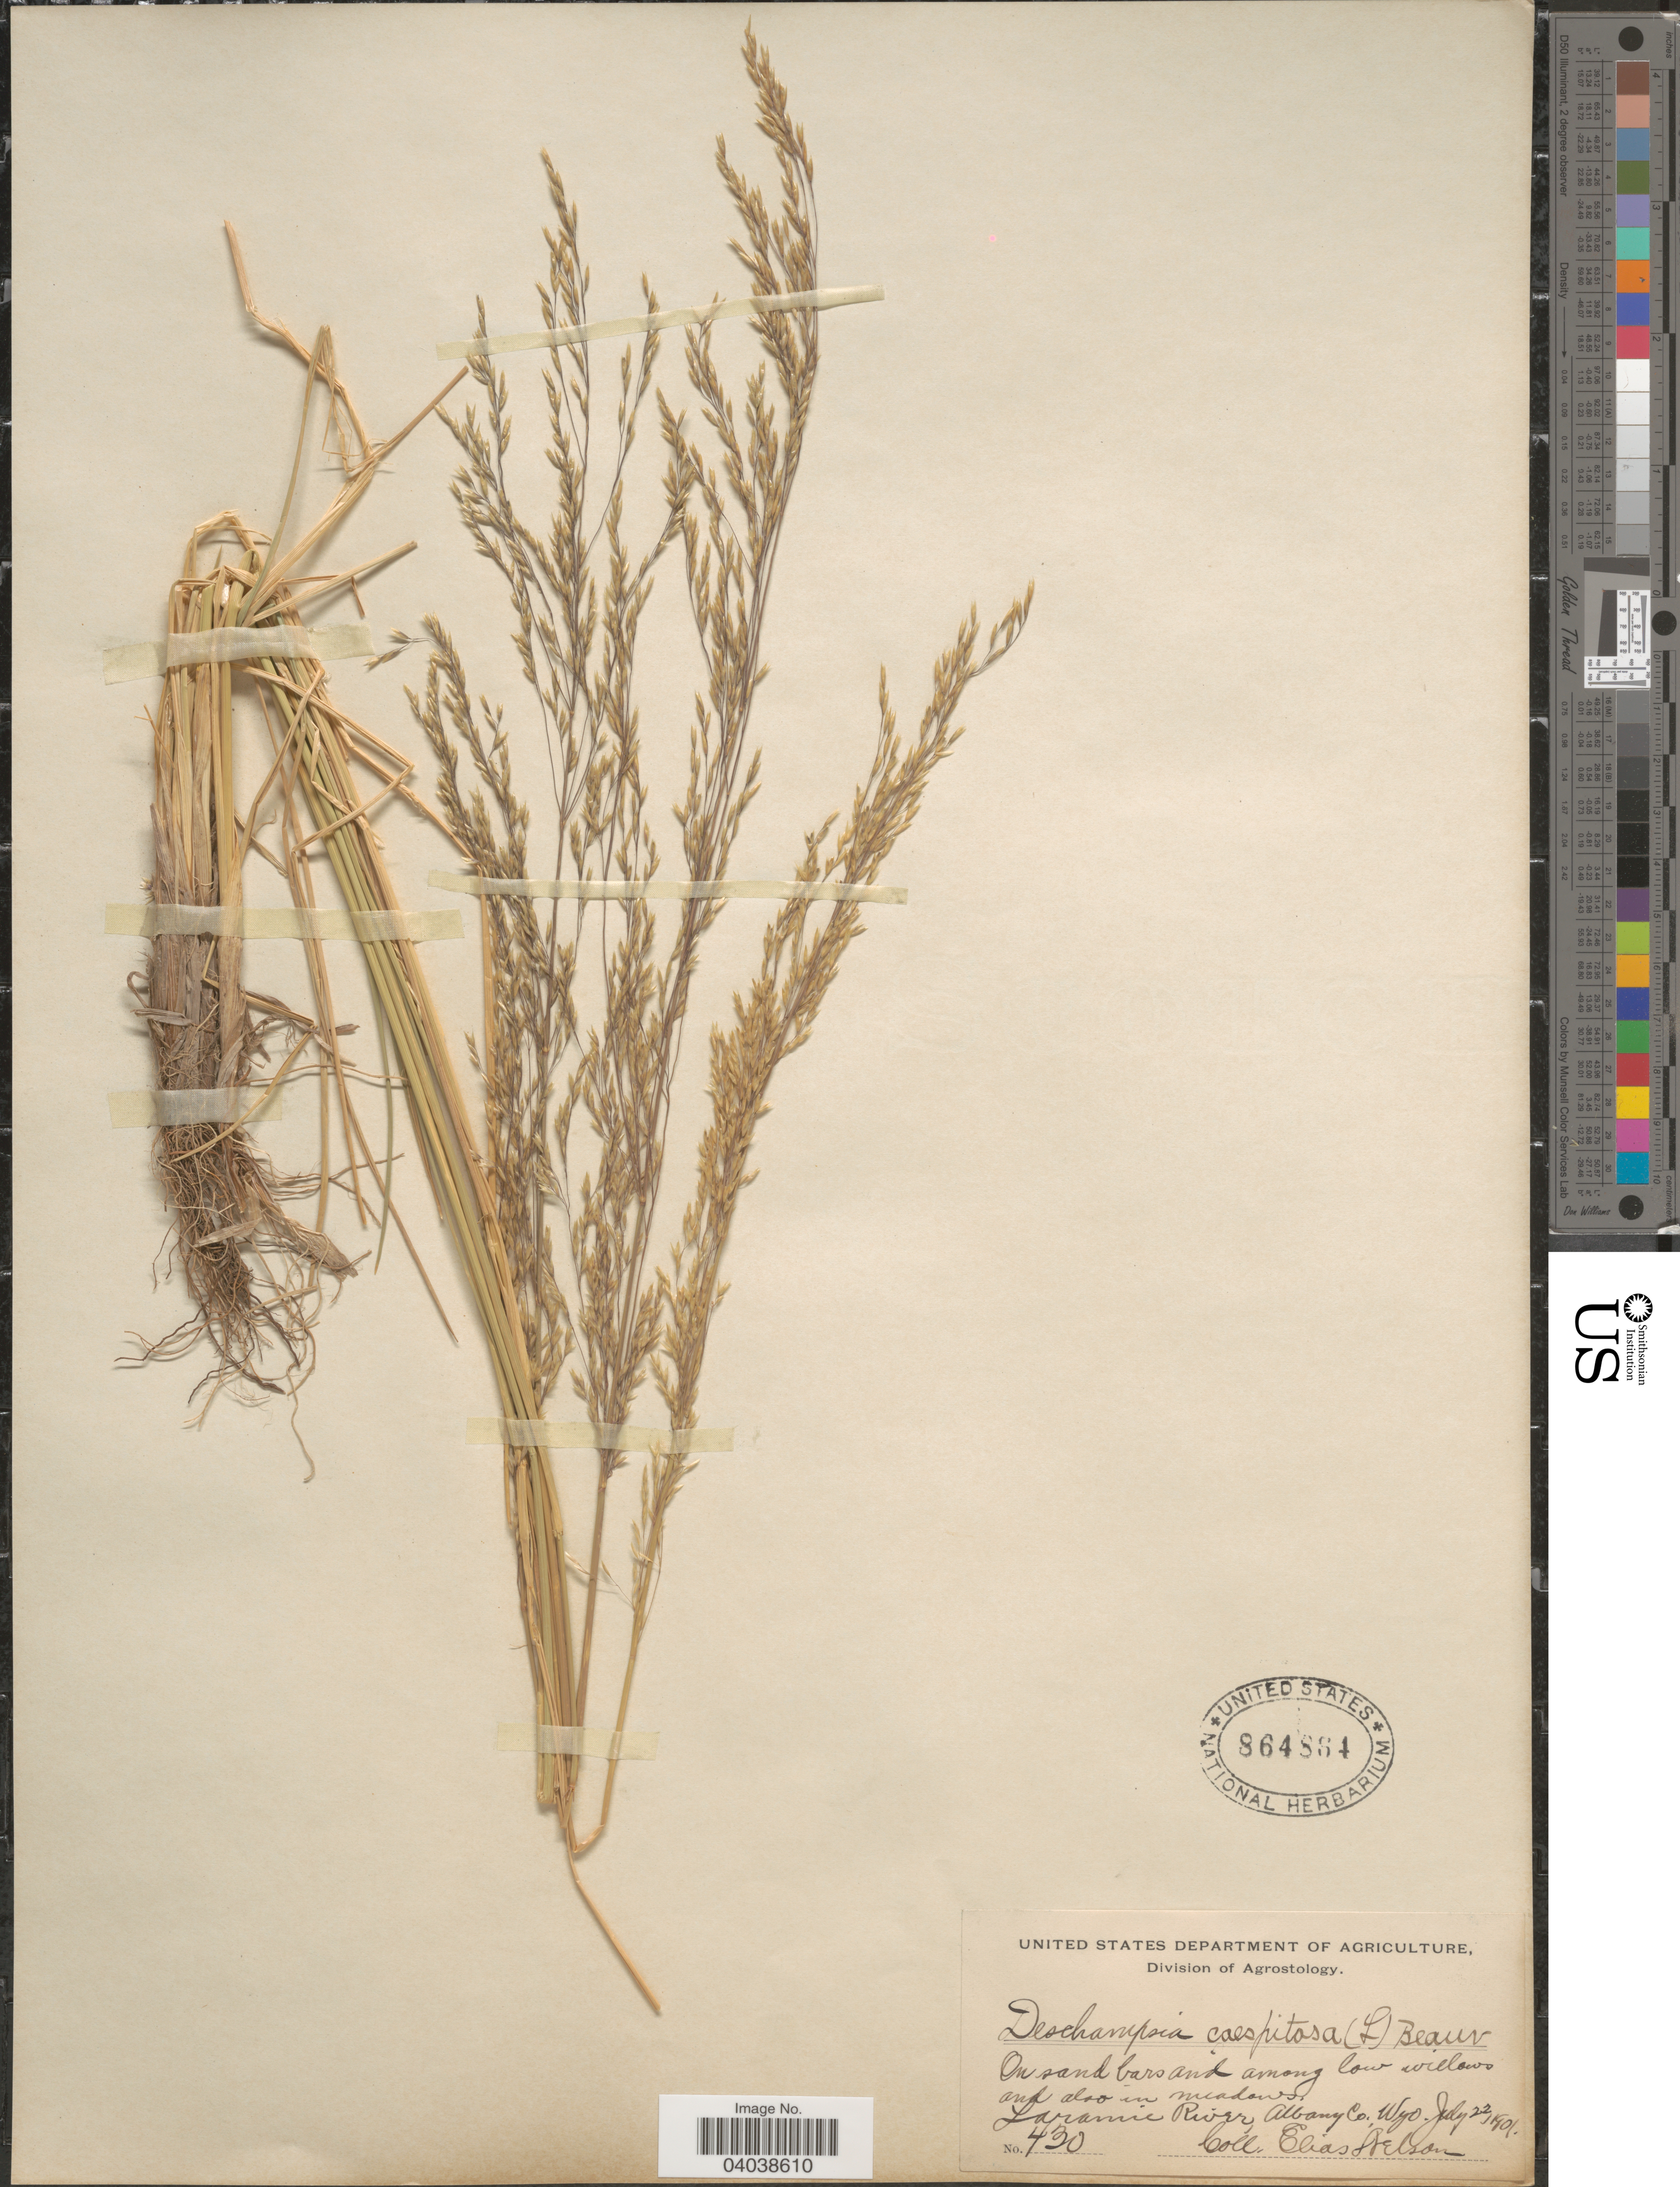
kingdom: Plantae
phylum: Tracheophyta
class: Liliopsida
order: Poales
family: Poaceae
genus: Deschampsia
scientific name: Deschampsia cespitosa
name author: (L.) P. Beauv.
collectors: E. Nelson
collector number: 430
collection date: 1901-07-22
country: United States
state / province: Wyoming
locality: Laramie River, Albany Co.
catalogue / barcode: US 864864